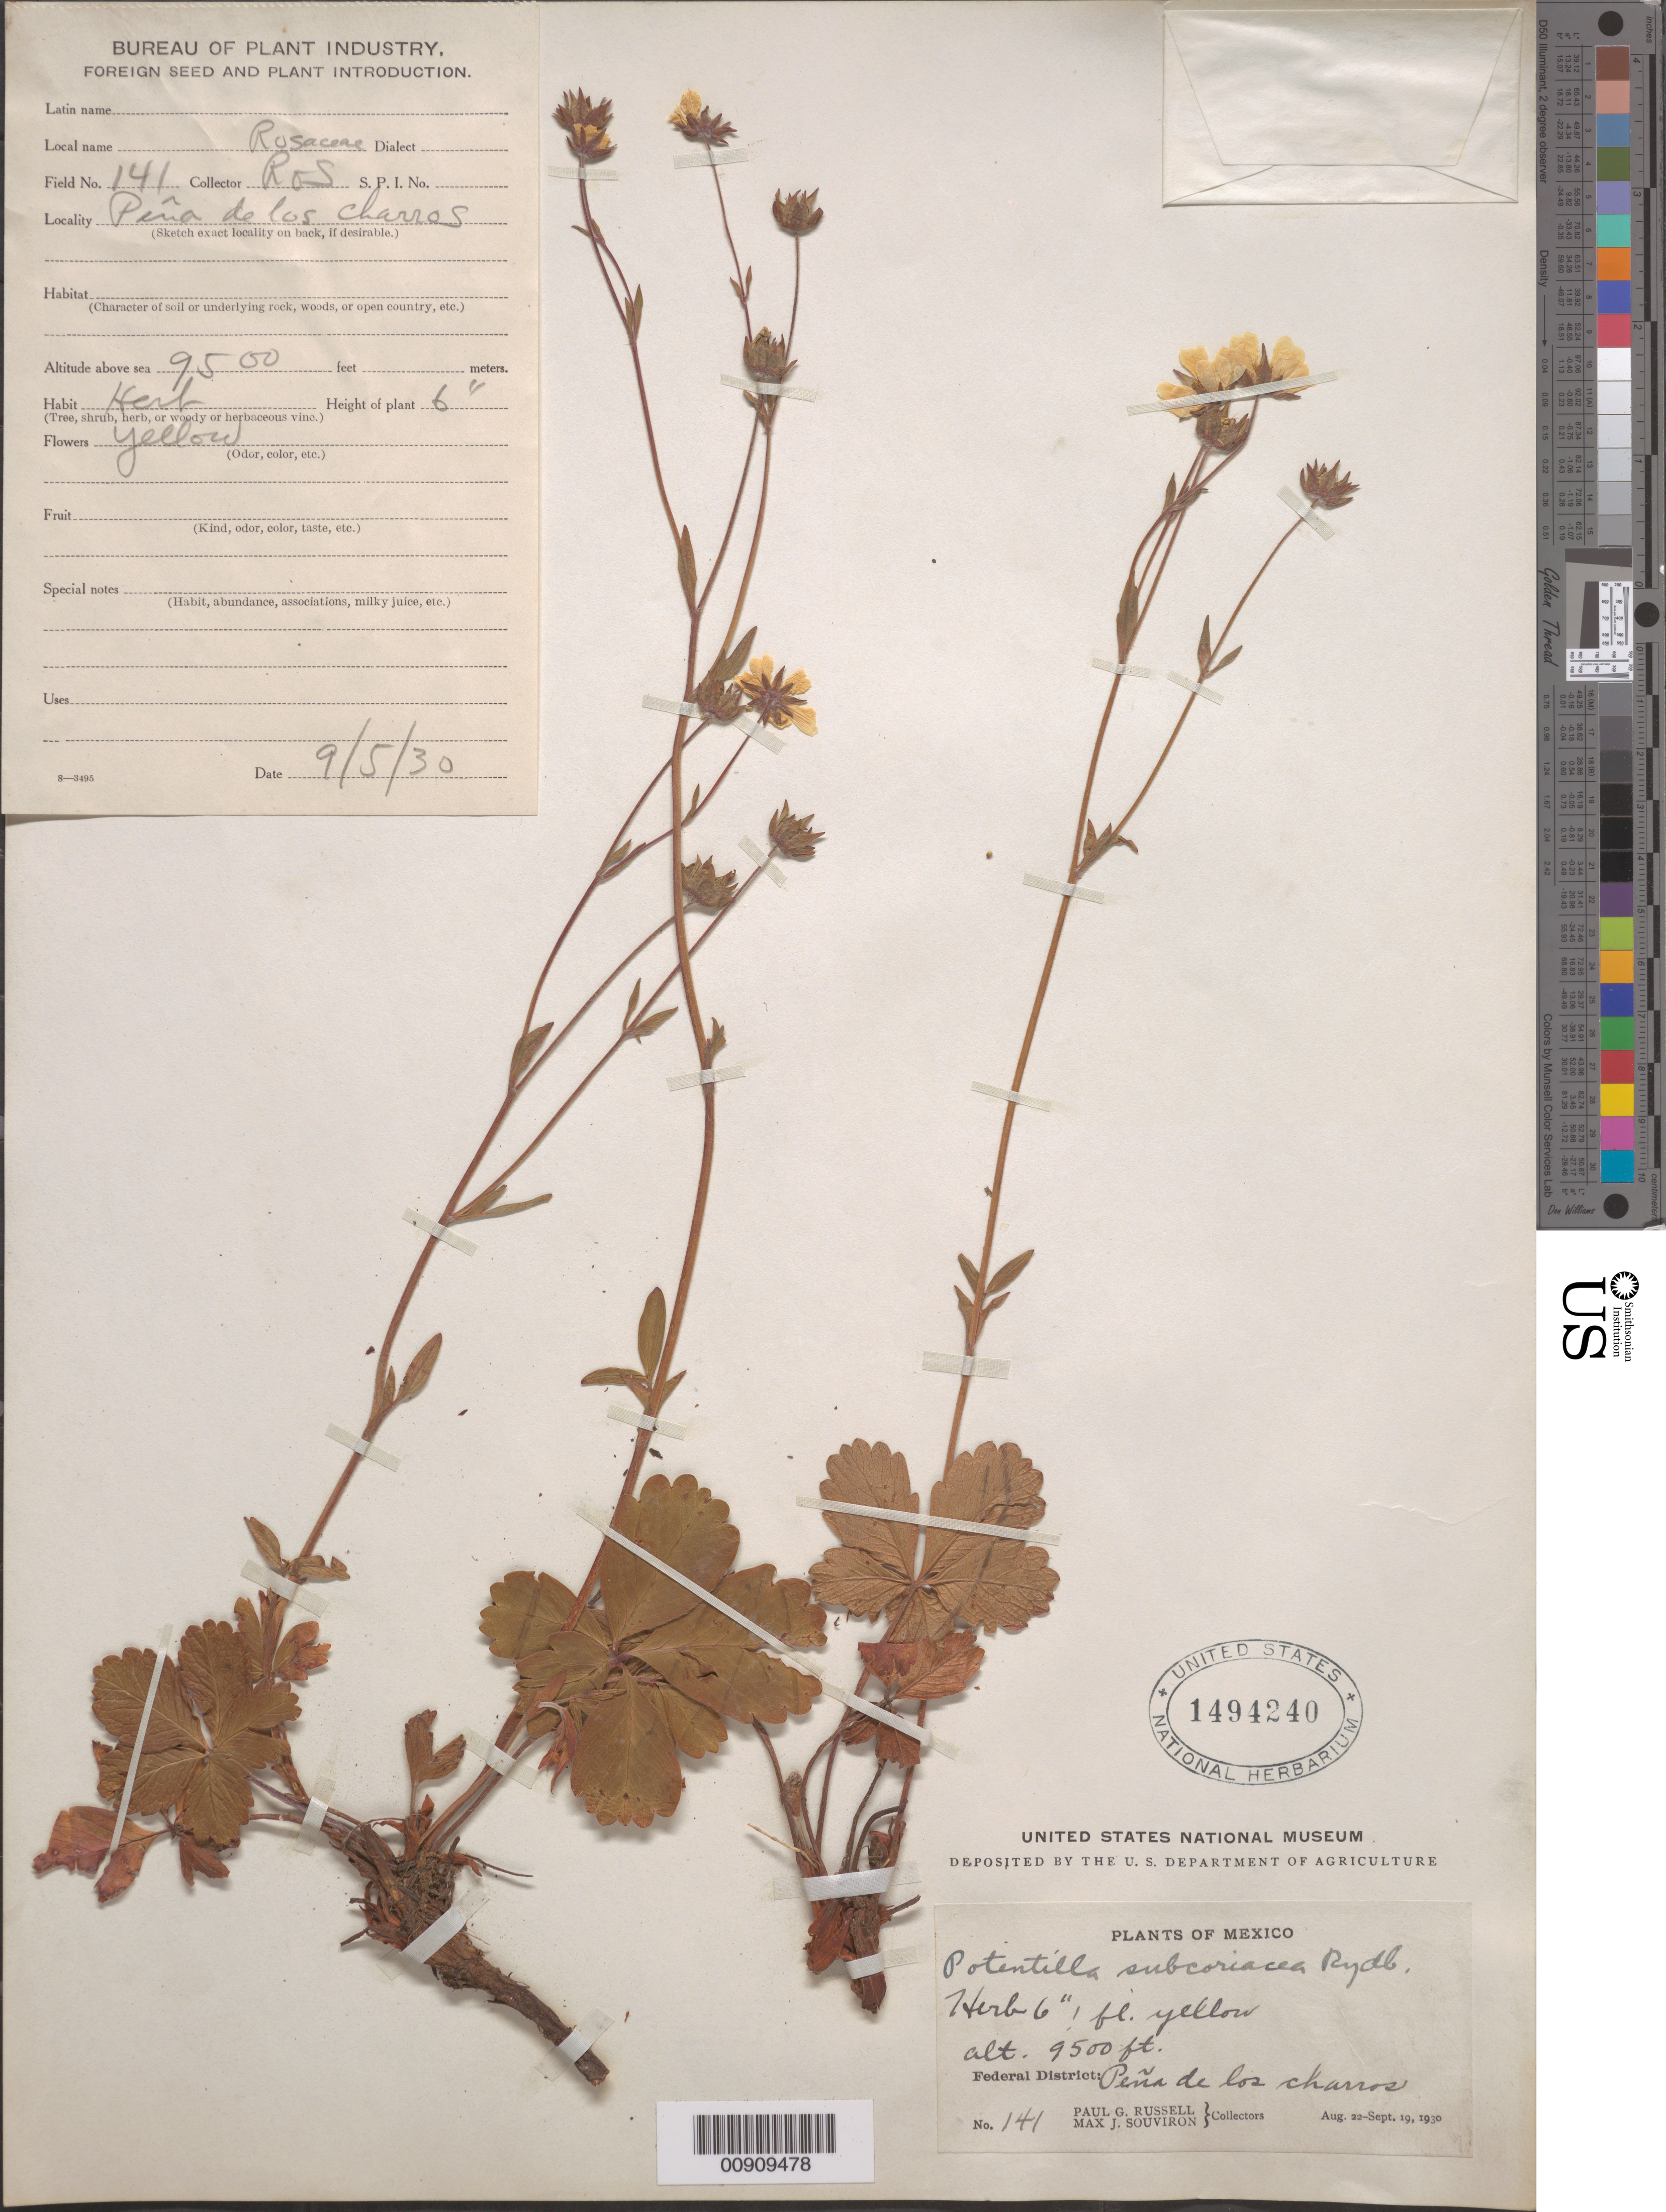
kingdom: Plantae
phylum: Tracheophyta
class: Magnoliopsida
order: Rosales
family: Rosaceae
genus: Potentilla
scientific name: Potentilla subcoriacea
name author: Rydb.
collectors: P. G. Russell & M. J. Souviron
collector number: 141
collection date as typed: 05 Sep 1930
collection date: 1930-09-05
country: Mexico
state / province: Distrito Federal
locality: Federal District: Peña de los Charros.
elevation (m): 2896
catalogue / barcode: US 1494240